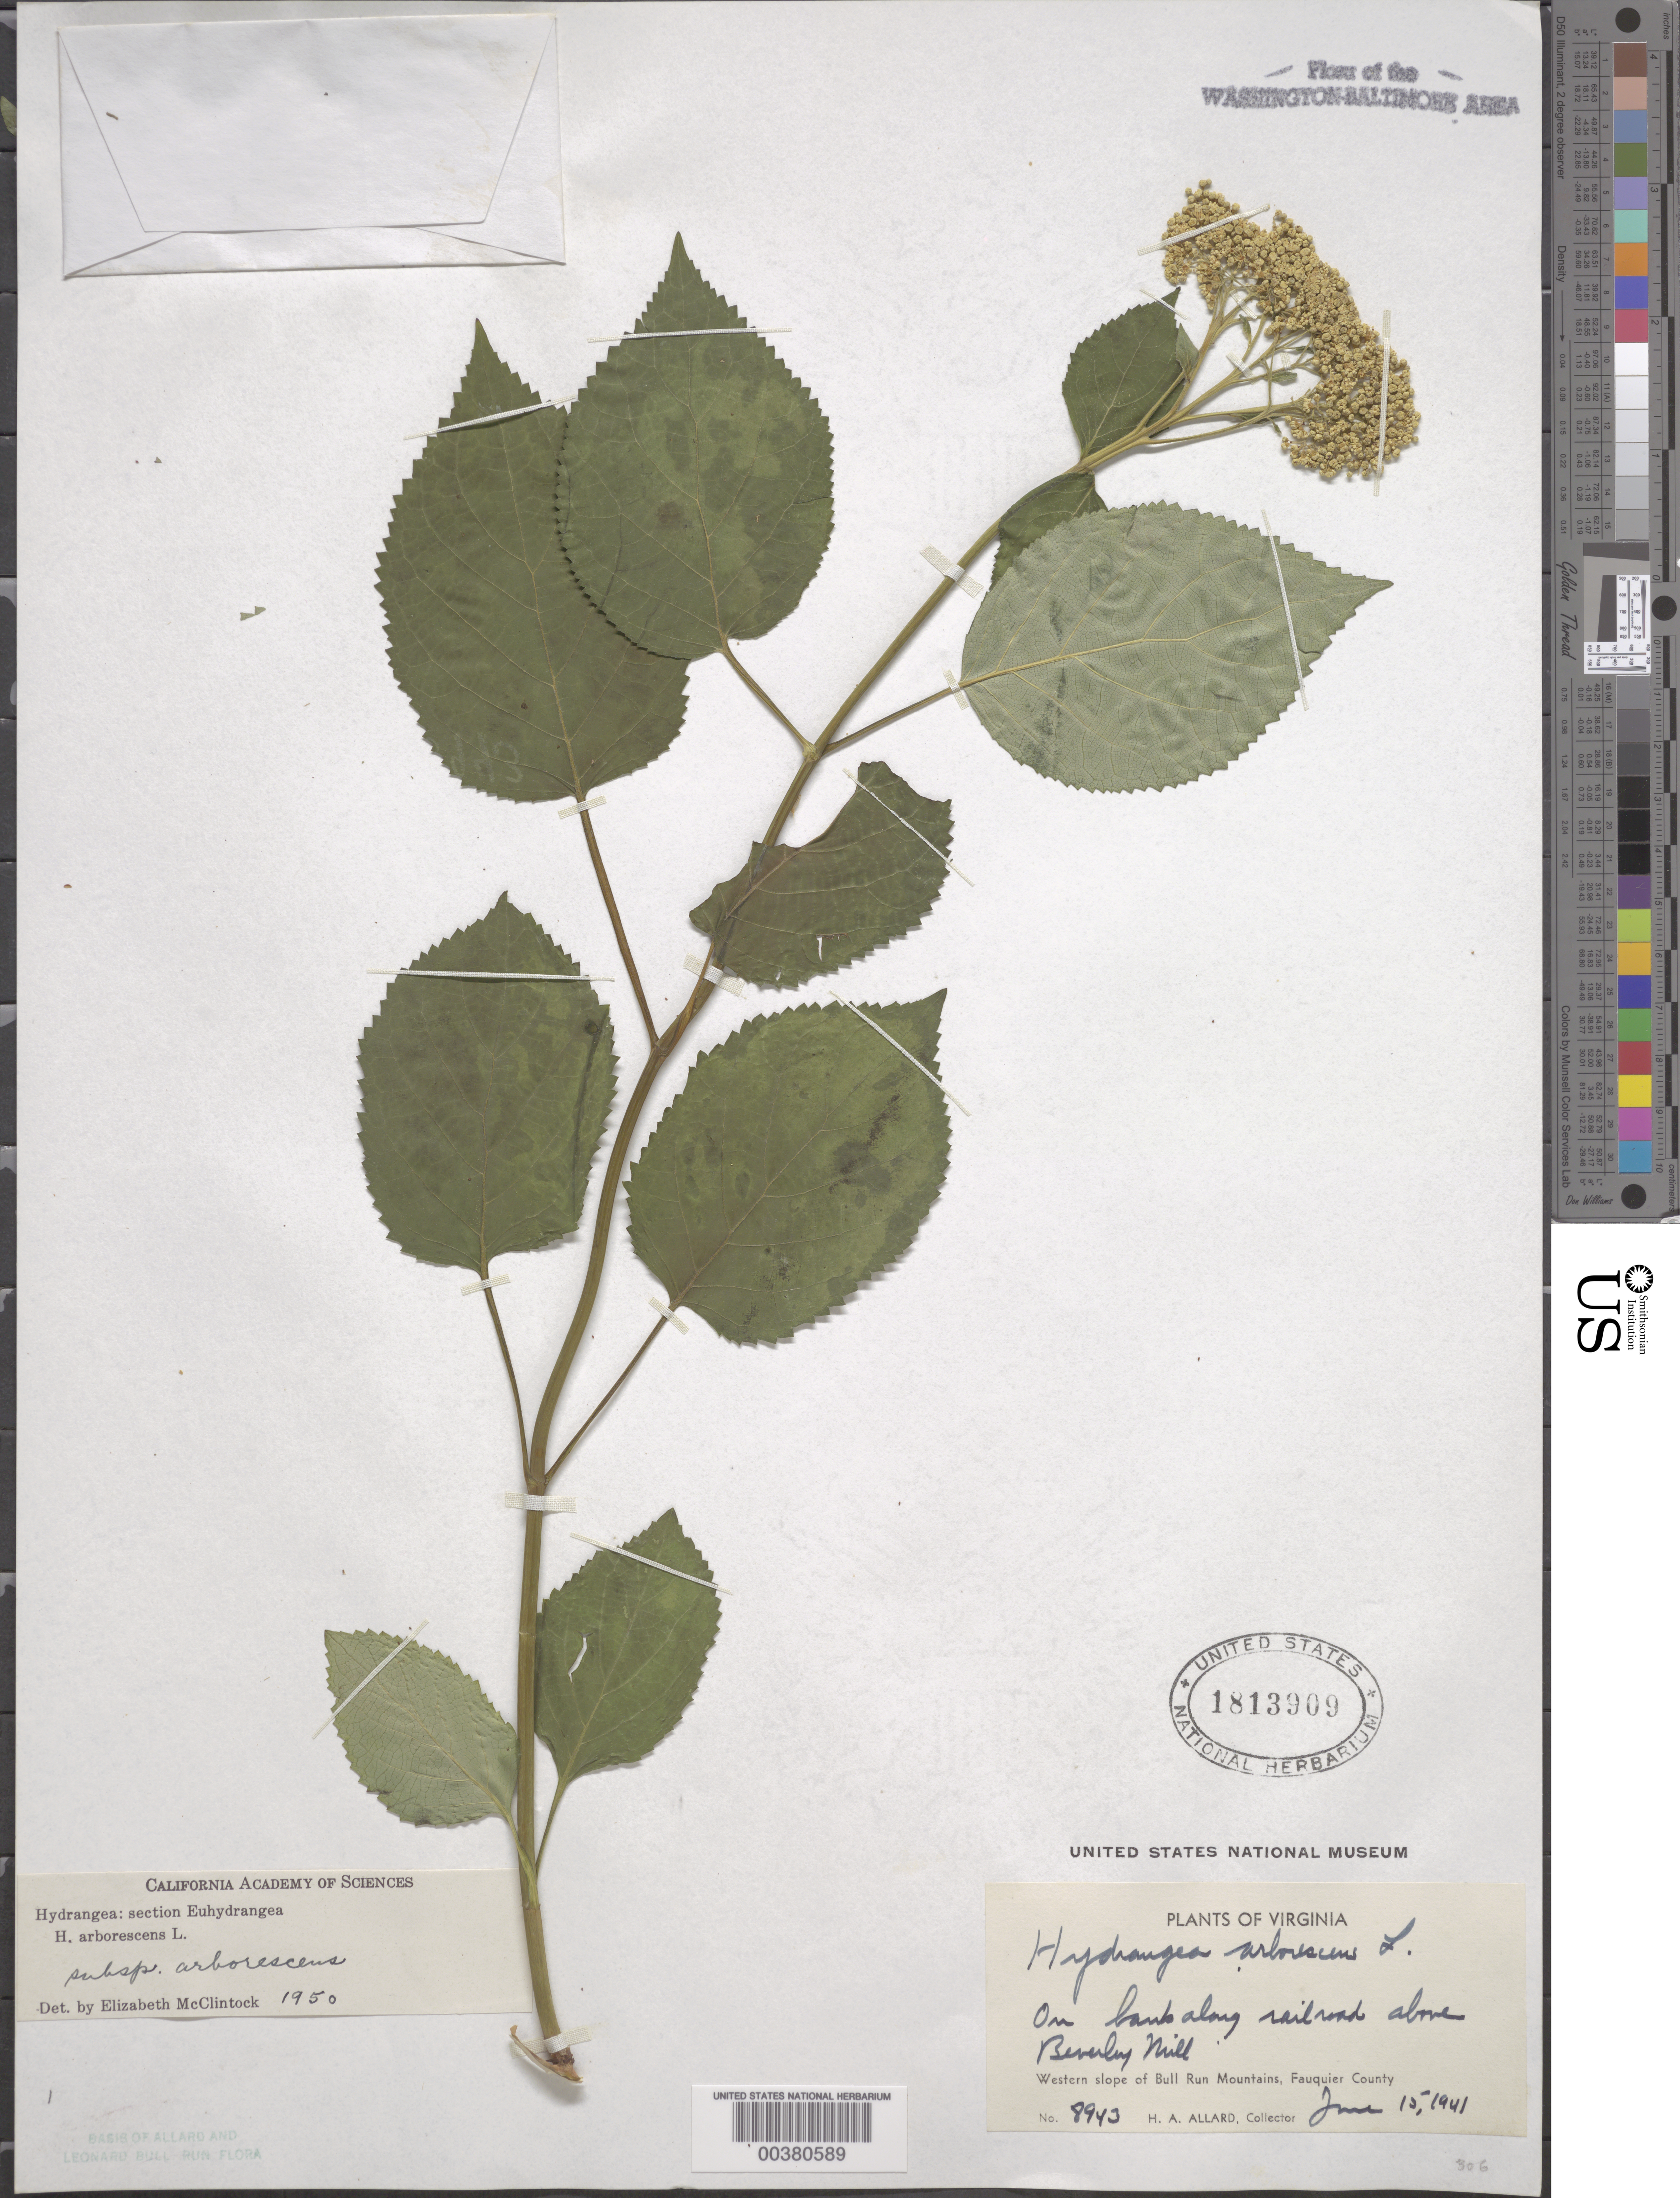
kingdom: Plantae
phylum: Tracheophyta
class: Magnoliopsida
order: Cornales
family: Hydrangeaceae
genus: Hydrangea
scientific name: Hydrangea arborescens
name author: L.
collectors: H. A. Allard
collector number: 8943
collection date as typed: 15 Jun 1941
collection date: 1941-06-15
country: United States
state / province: Virginia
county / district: Fauquier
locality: Above Beverley Mill, railroad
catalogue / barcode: US 1813909